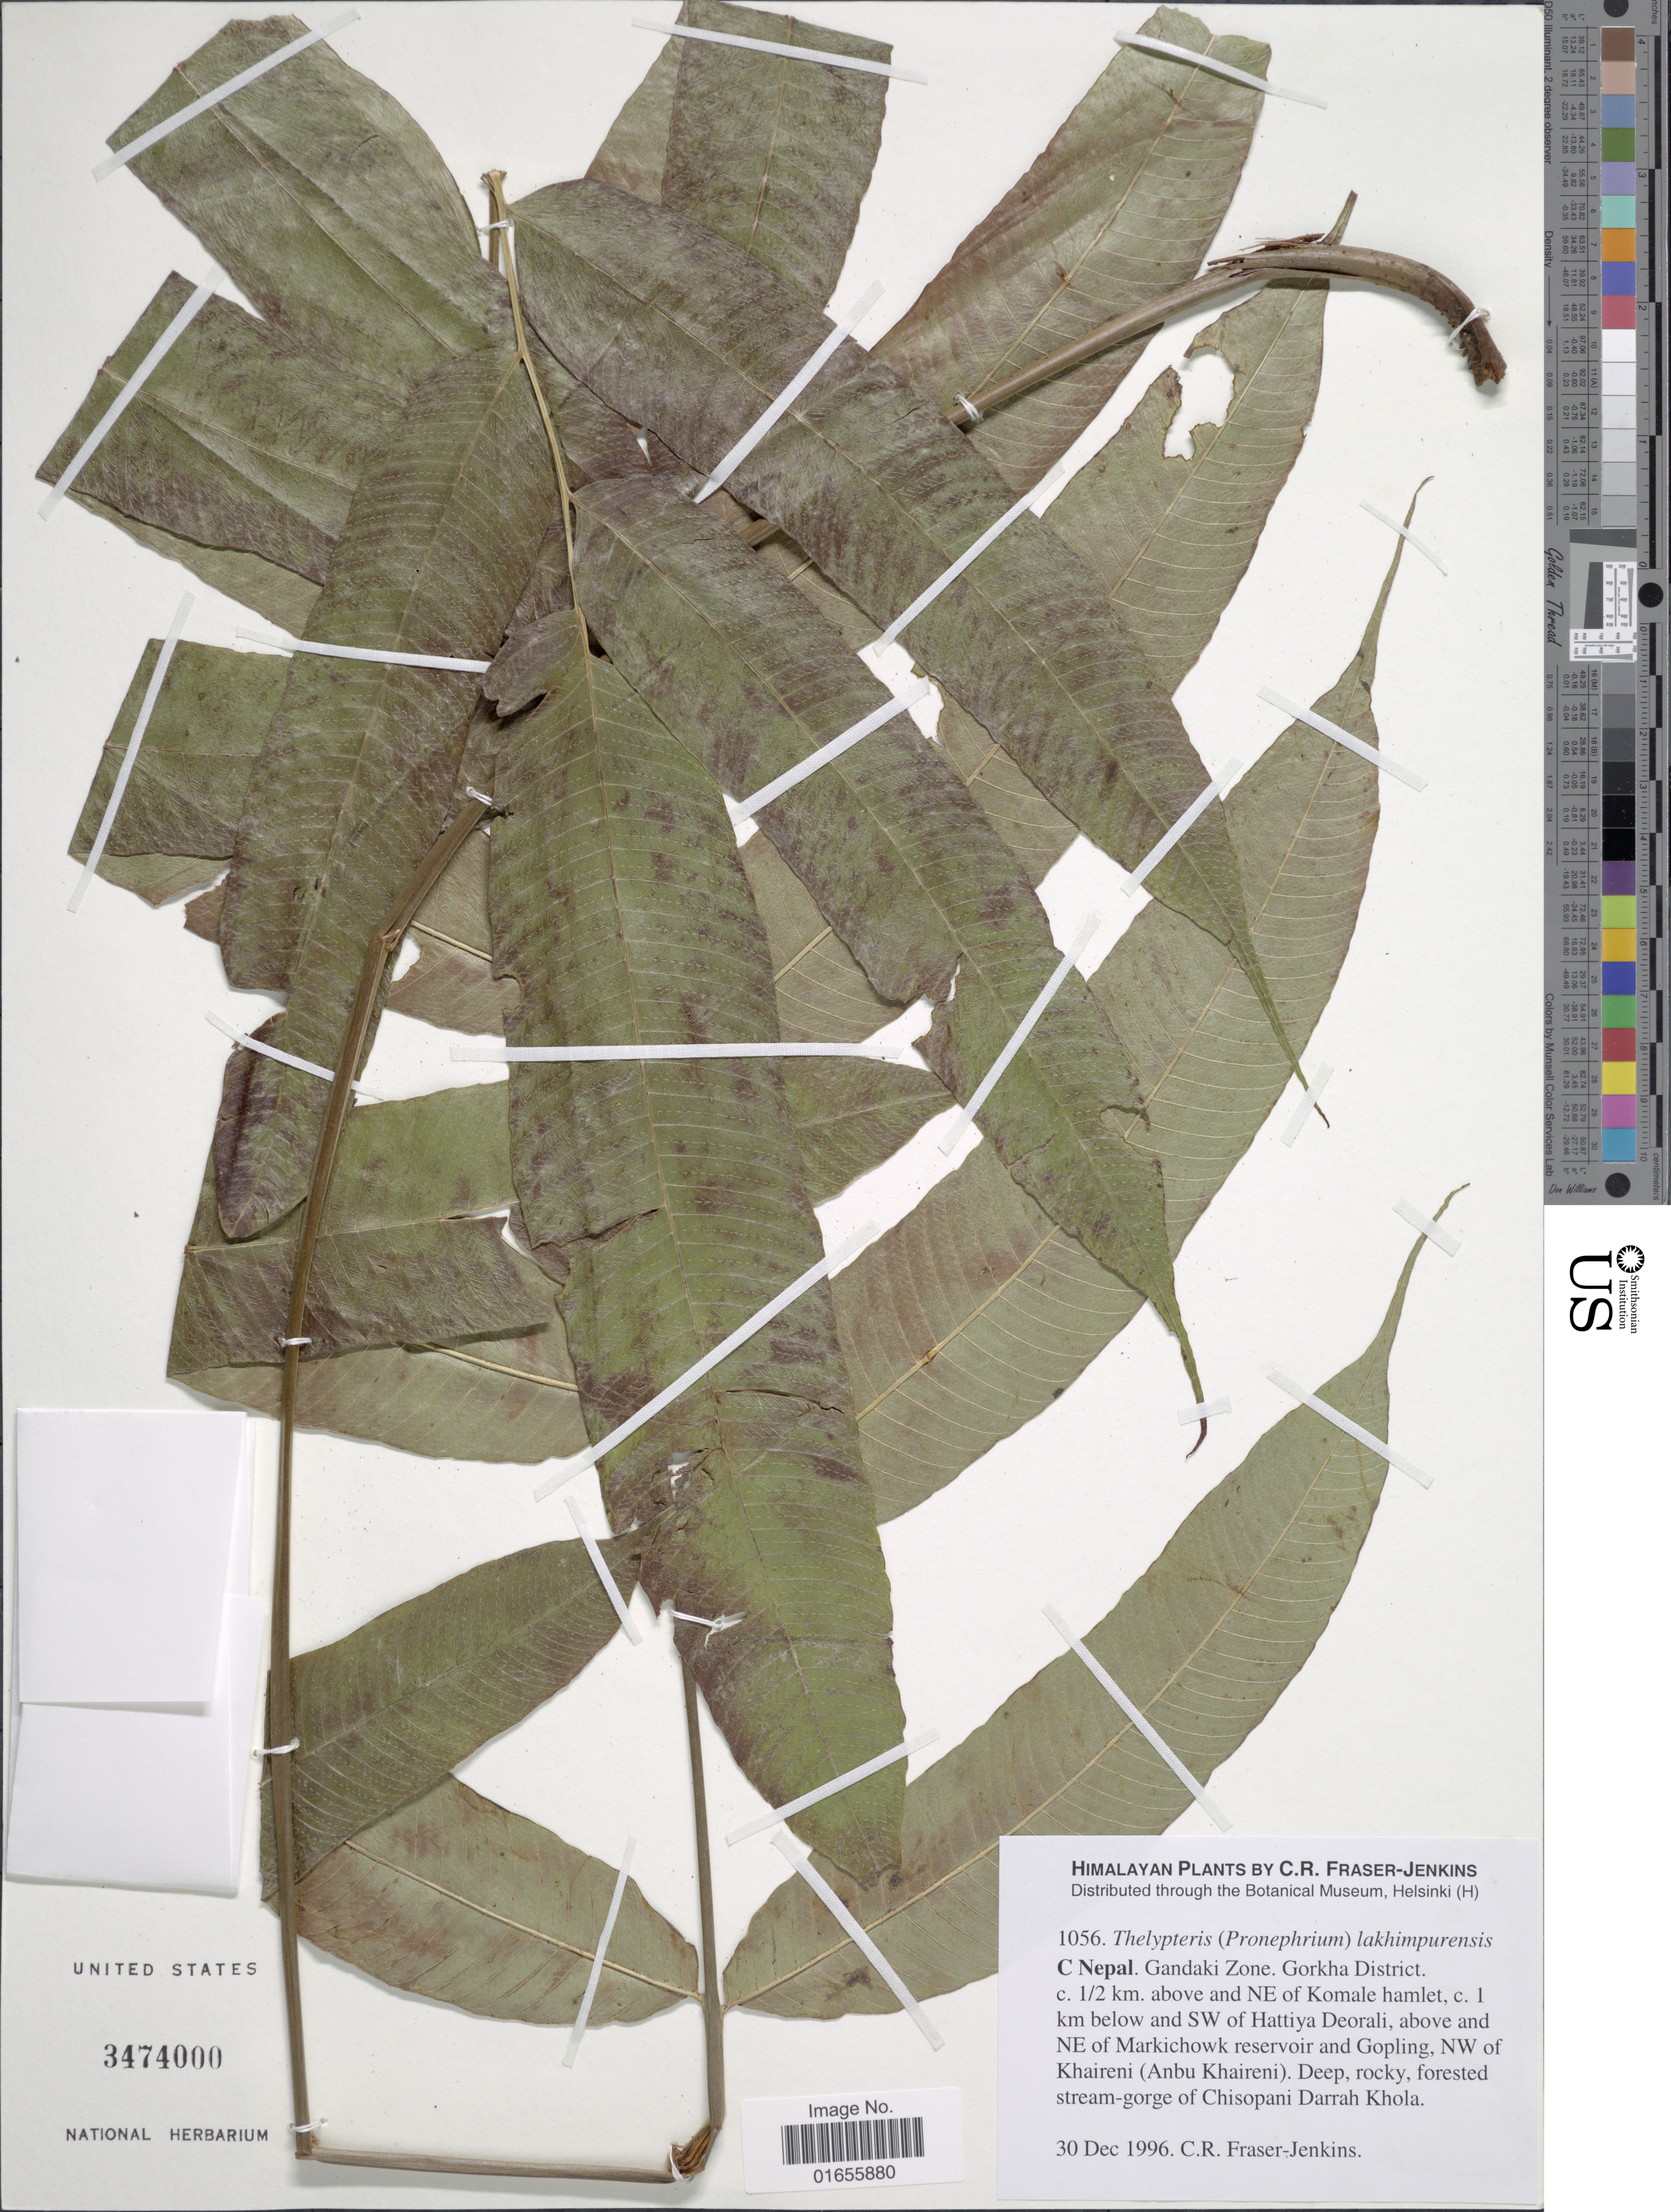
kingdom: Plantae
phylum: Tracheophyta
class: Polypodiopsida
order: Polypodiales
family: Thelypteridaceae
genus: Pronephrium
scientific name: Pronephrium lakhimpurense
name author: (Rosenst.) Holttum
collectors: C. R. Fraser-Jenkins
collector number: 1056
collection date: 1996-12-30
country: Nepal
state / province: Gandaki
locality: C Nepal. Gorkha District. c. 1/2 km above and NE of Komale hamlet, c. 1 km below and SW of Hattiya Deorali, abonve and NE of Markichowk reservoir and Gopling, NW of Khaireni (Anbu Khaireni). Deep rocky, forested stream-gorge of Chisopani Darrah Khola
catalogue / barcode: US 3474000